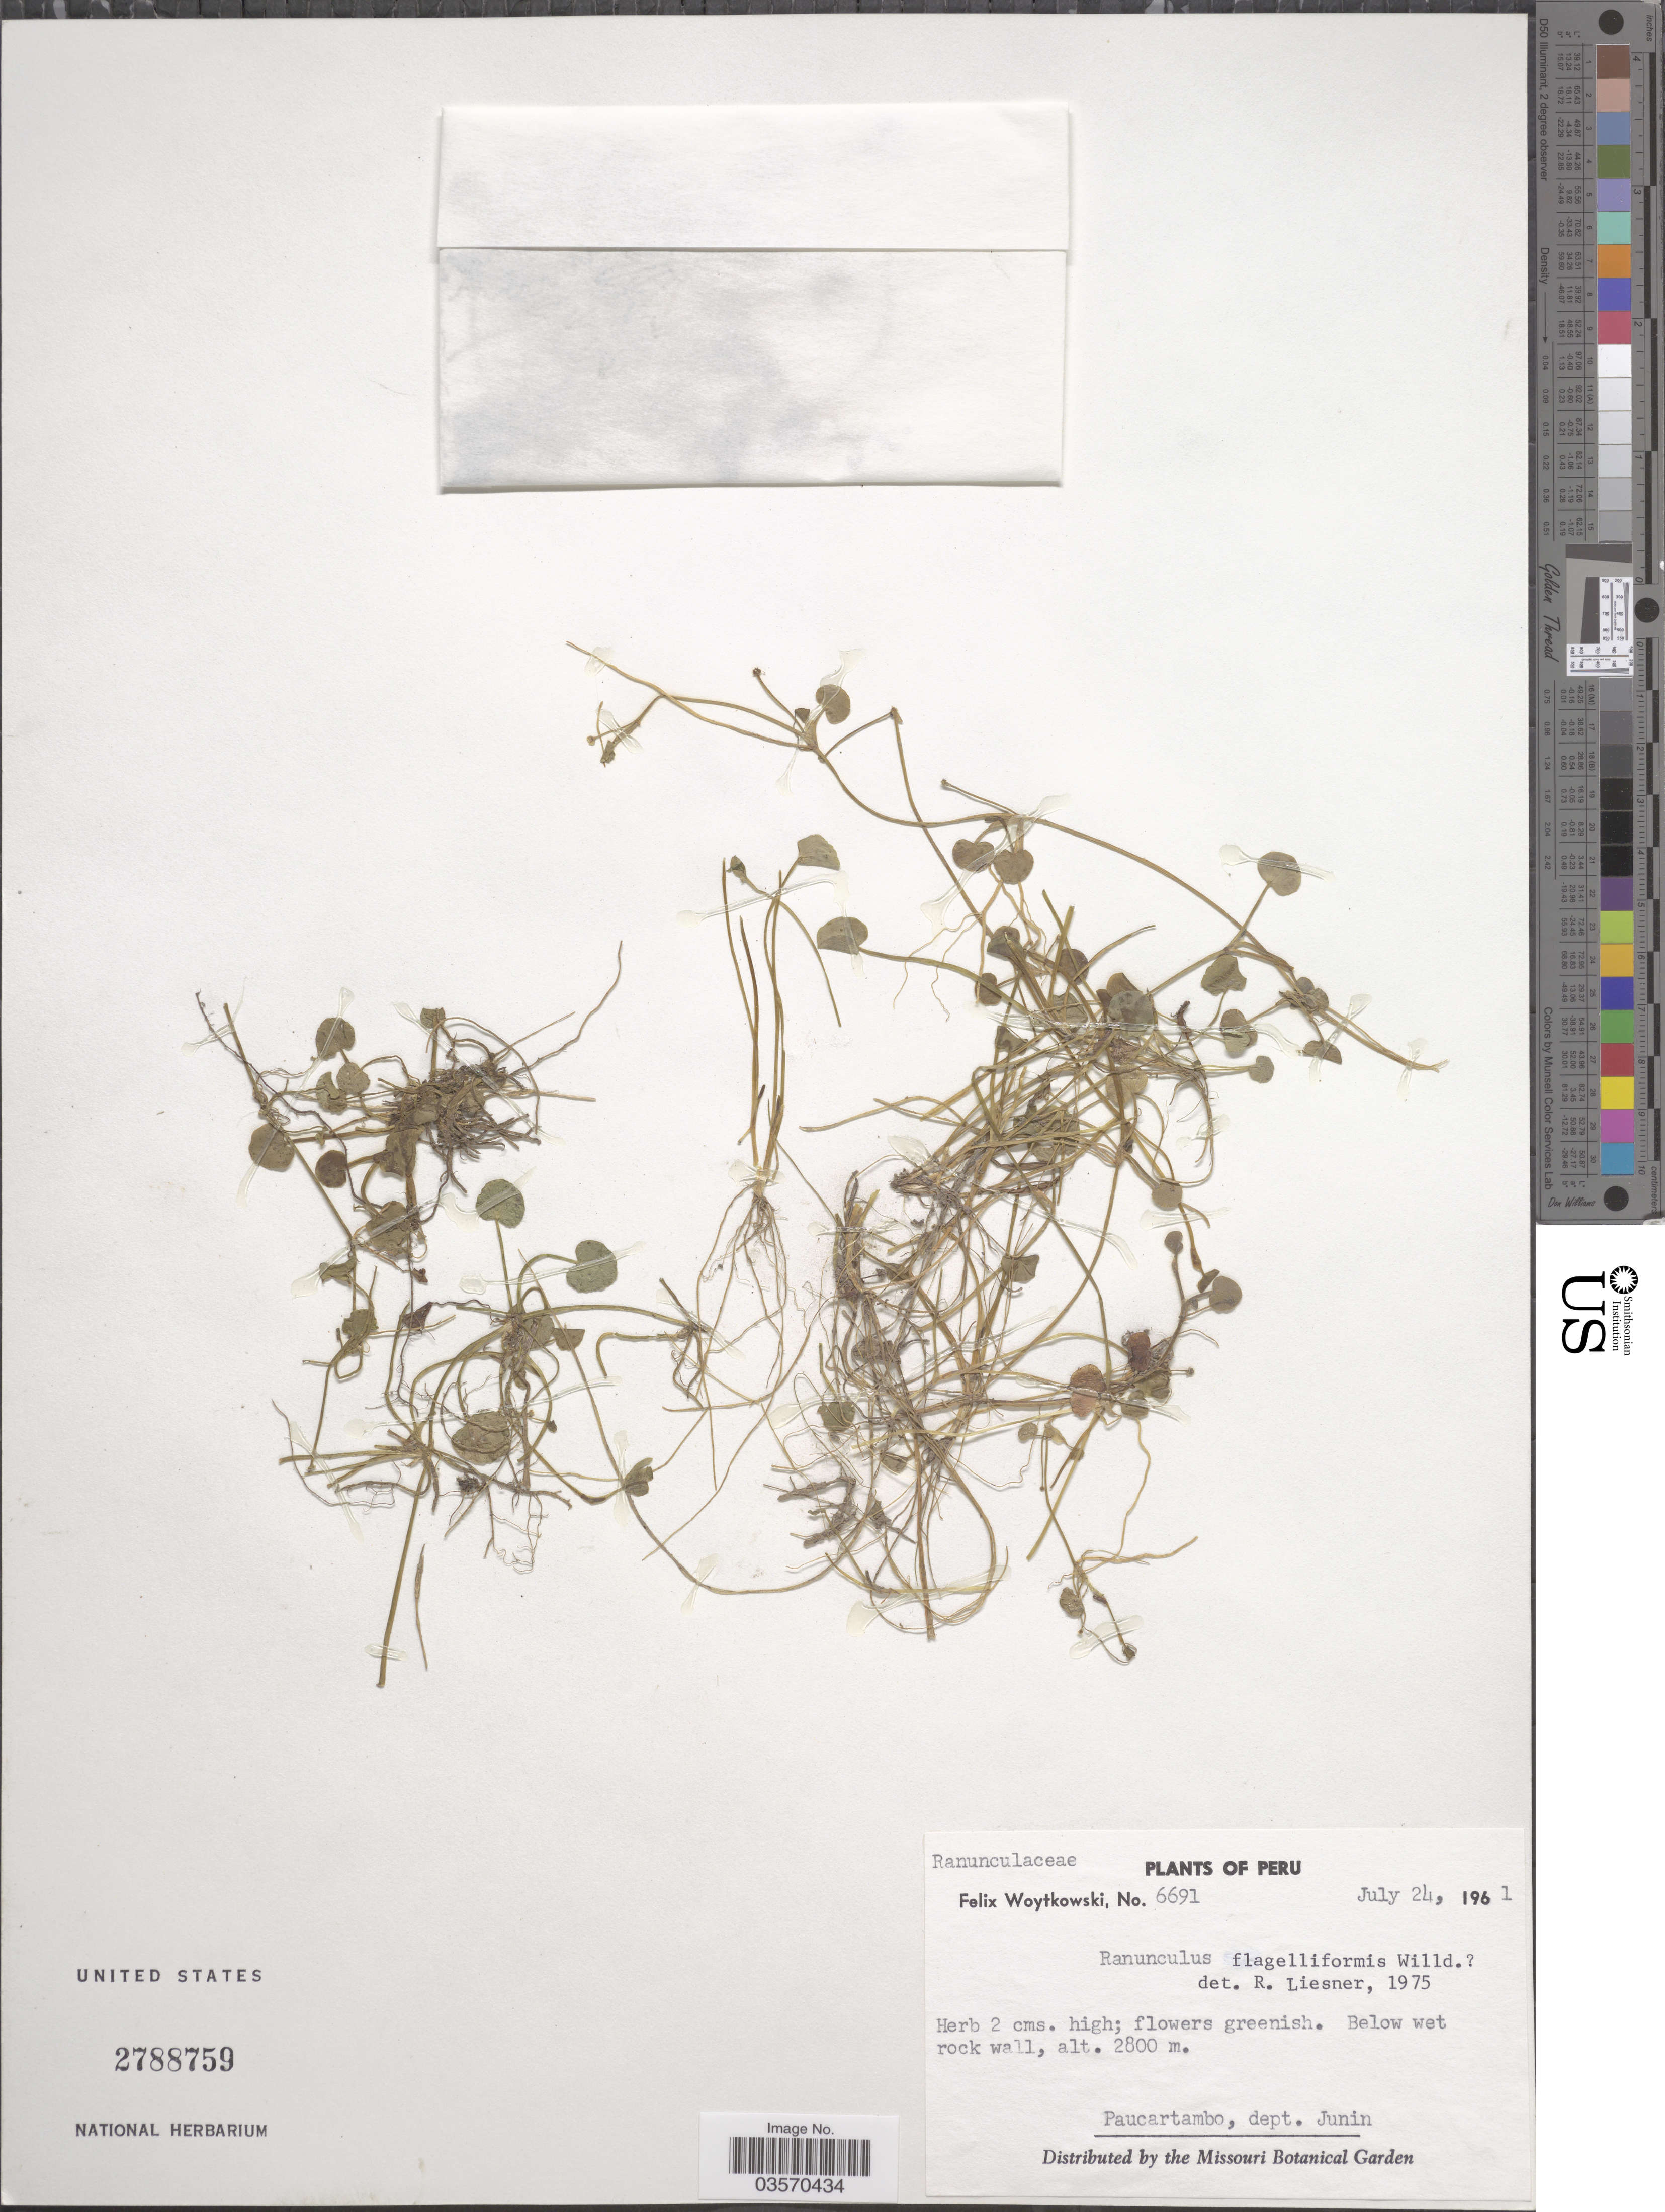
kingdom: Plantae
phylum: Tracheophyta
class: Magnoliopsida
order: Ranunculales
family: Ranunculaceae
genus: Ranunculus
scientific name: Ranunculus flagelliformis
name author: Sm.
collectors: F. Woytkowski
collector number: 6691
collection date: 1961-07-24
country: Peru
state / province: Junín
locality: Paucartambo.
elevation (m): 2800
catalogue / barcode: US 2788759